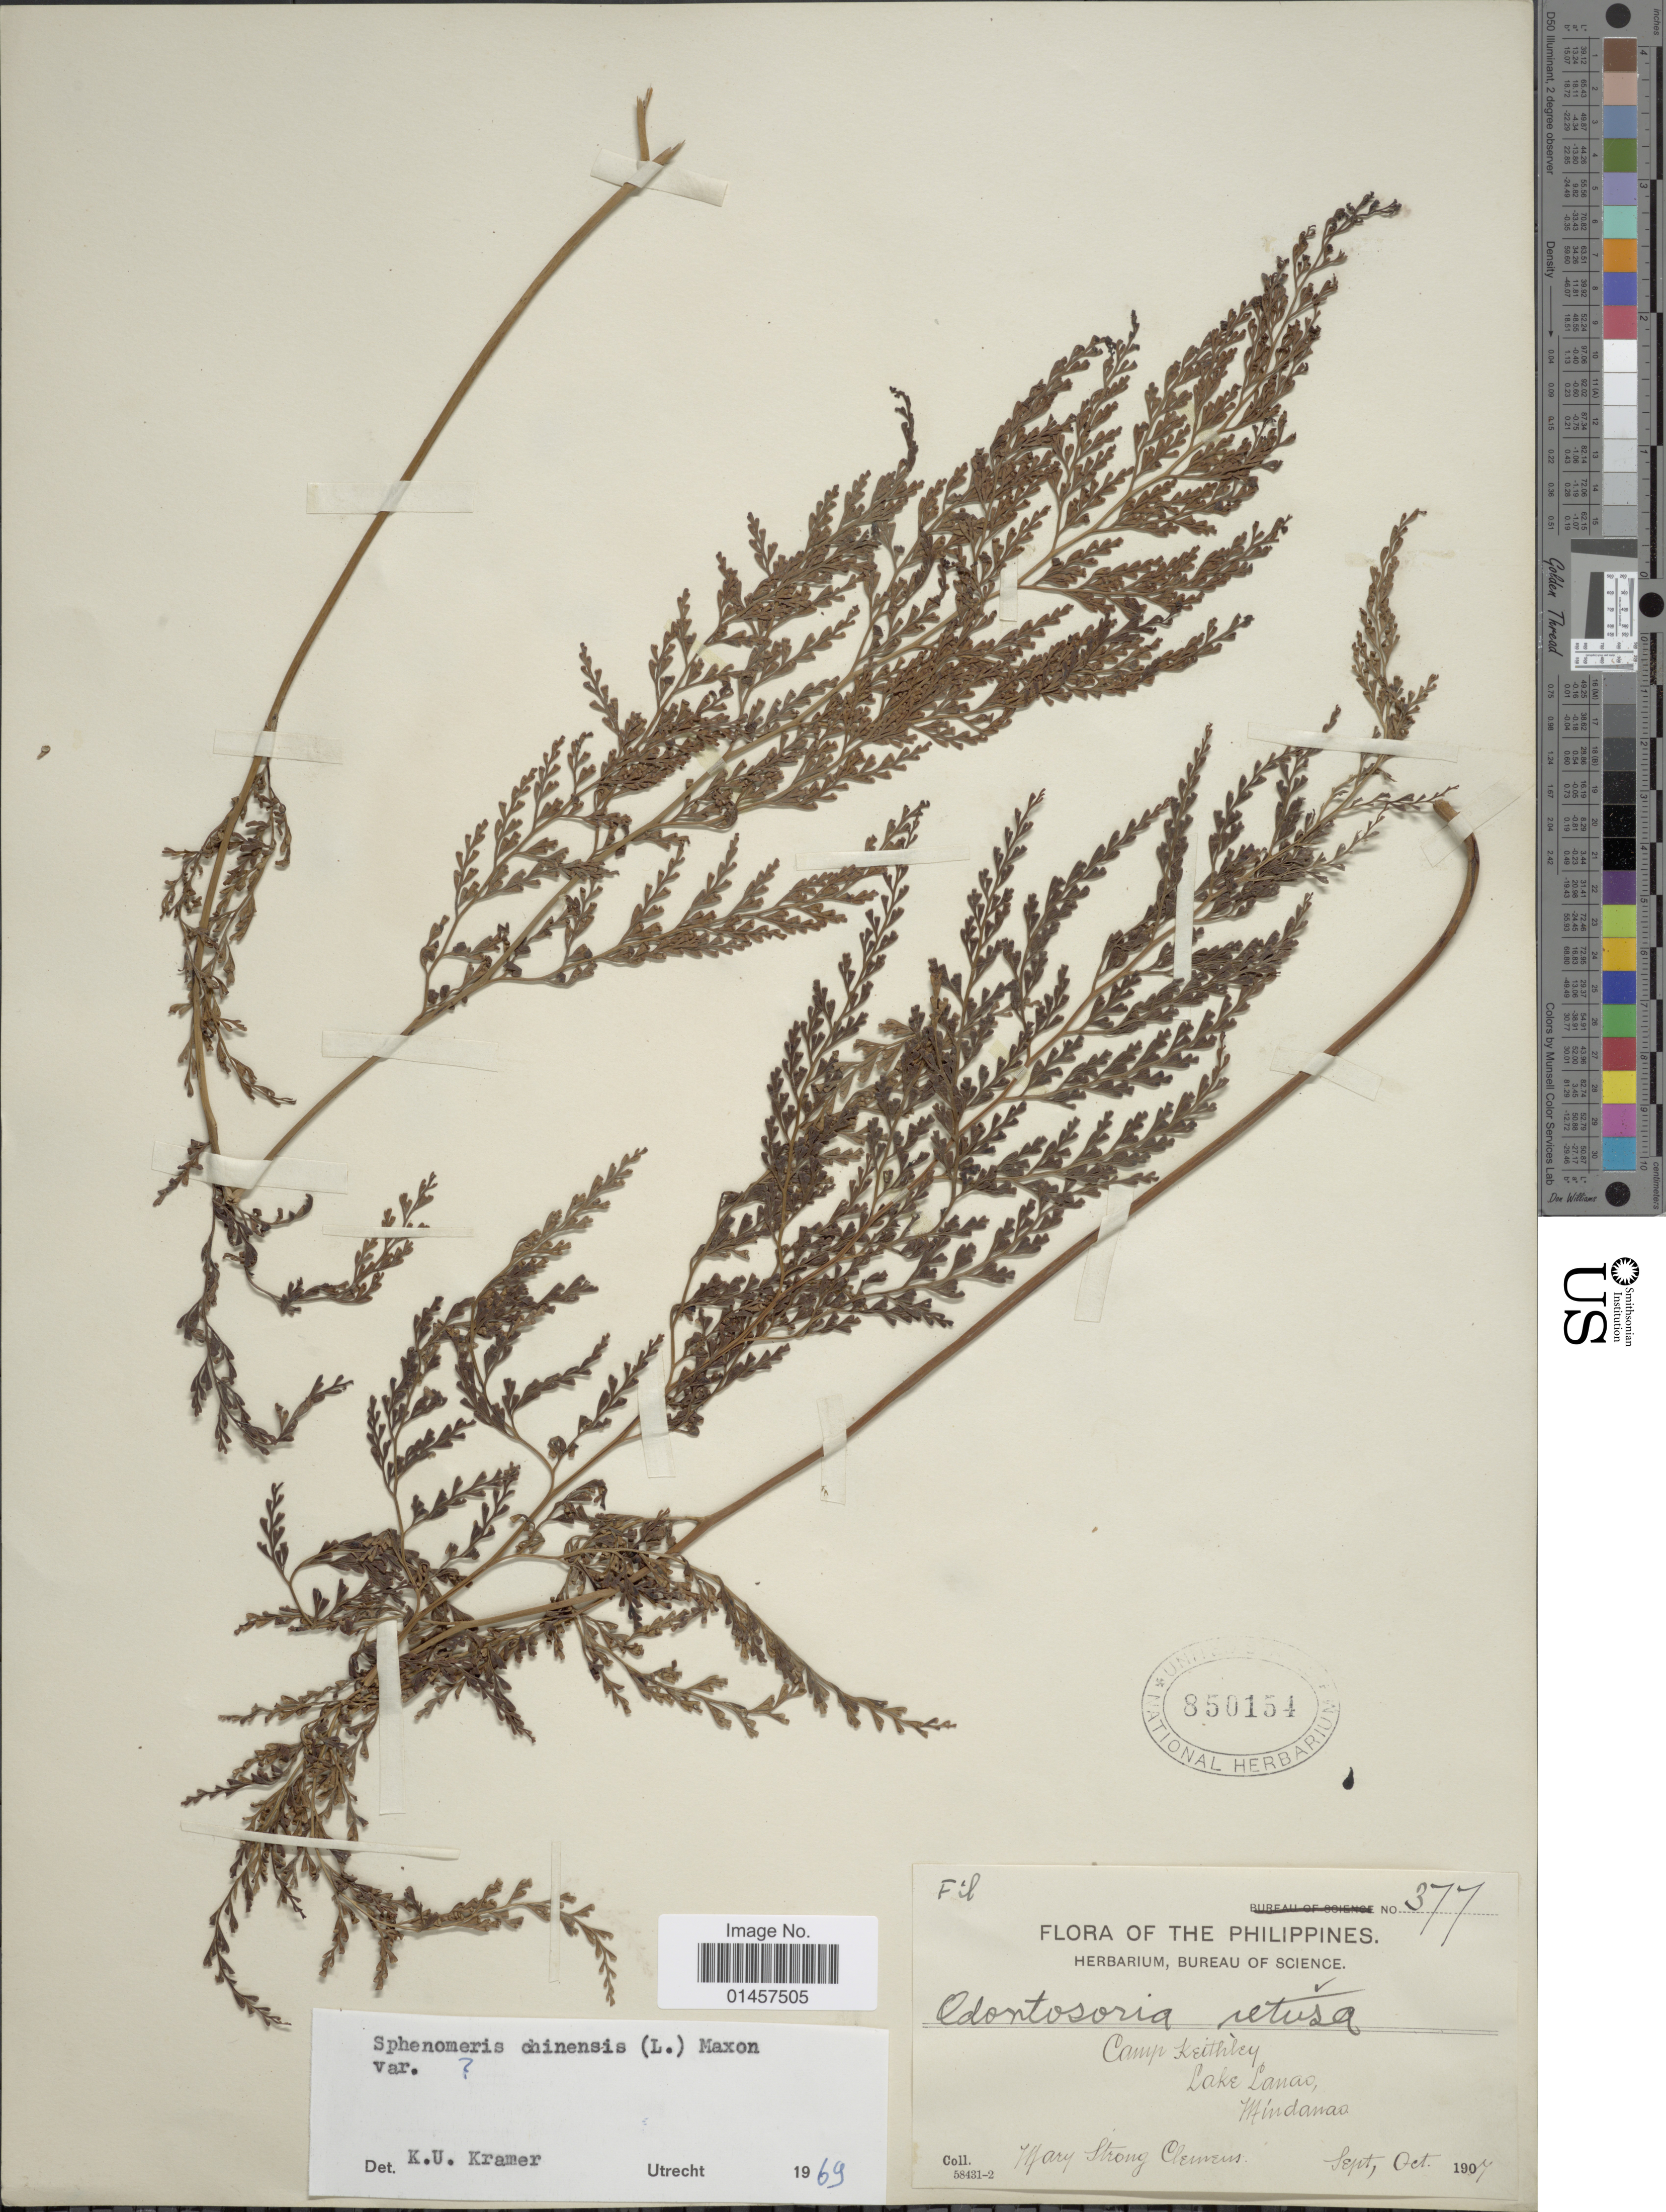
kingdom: Plantae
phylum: Tracheophyta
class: Polypodiopsida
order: Polypodiales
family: Lindsaeaceae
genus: Sphenomeris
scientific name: Sphenomeris chinensis var. chinensis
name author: (L.) Maxon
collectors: M. S. Clemens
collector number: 377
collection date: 1907-09/1907-10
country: Philippines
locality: Camp Keithley Lake Lanao, Mindanao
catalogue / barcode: US 850154